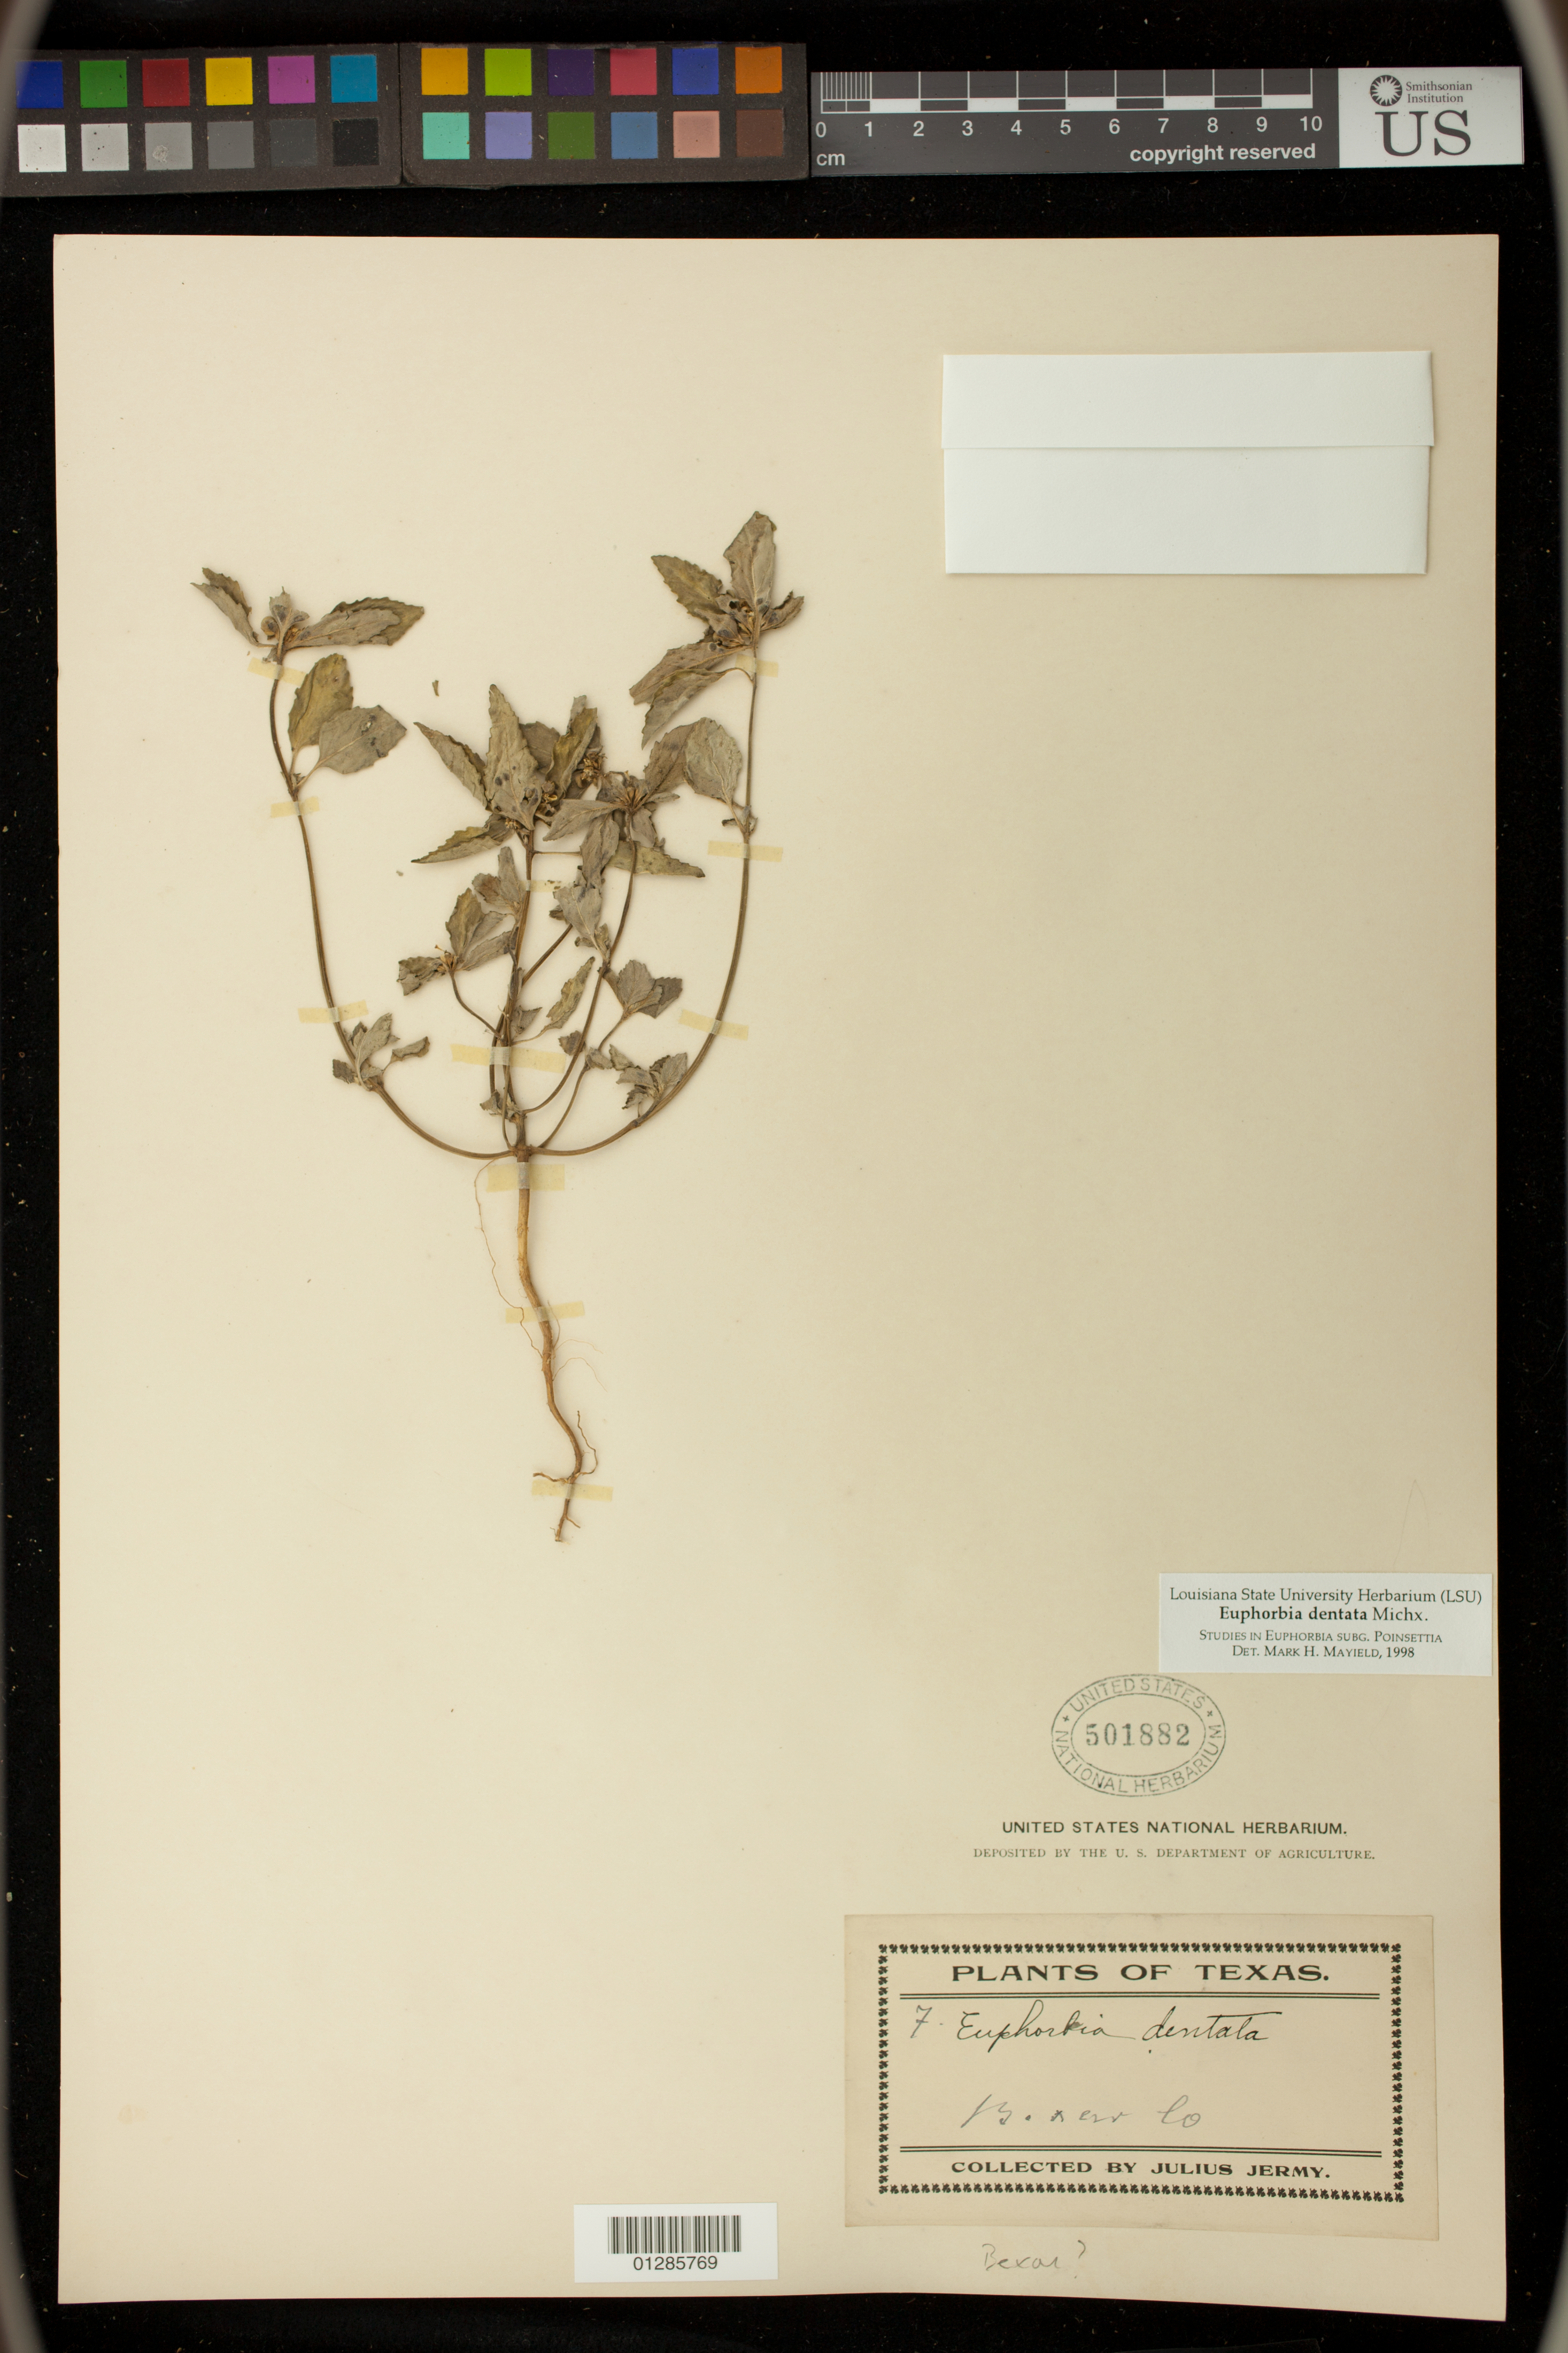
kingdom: Plantae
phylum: Tracheophyta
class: Magnoliopsida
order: Malpighiales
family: Euphorbiaceae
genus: Euphorbia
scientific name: Euphorbia dentata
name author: Michx.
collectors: J. Jermy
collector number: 7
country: United States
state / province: Texas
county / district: Bexar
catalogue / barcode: US 501882